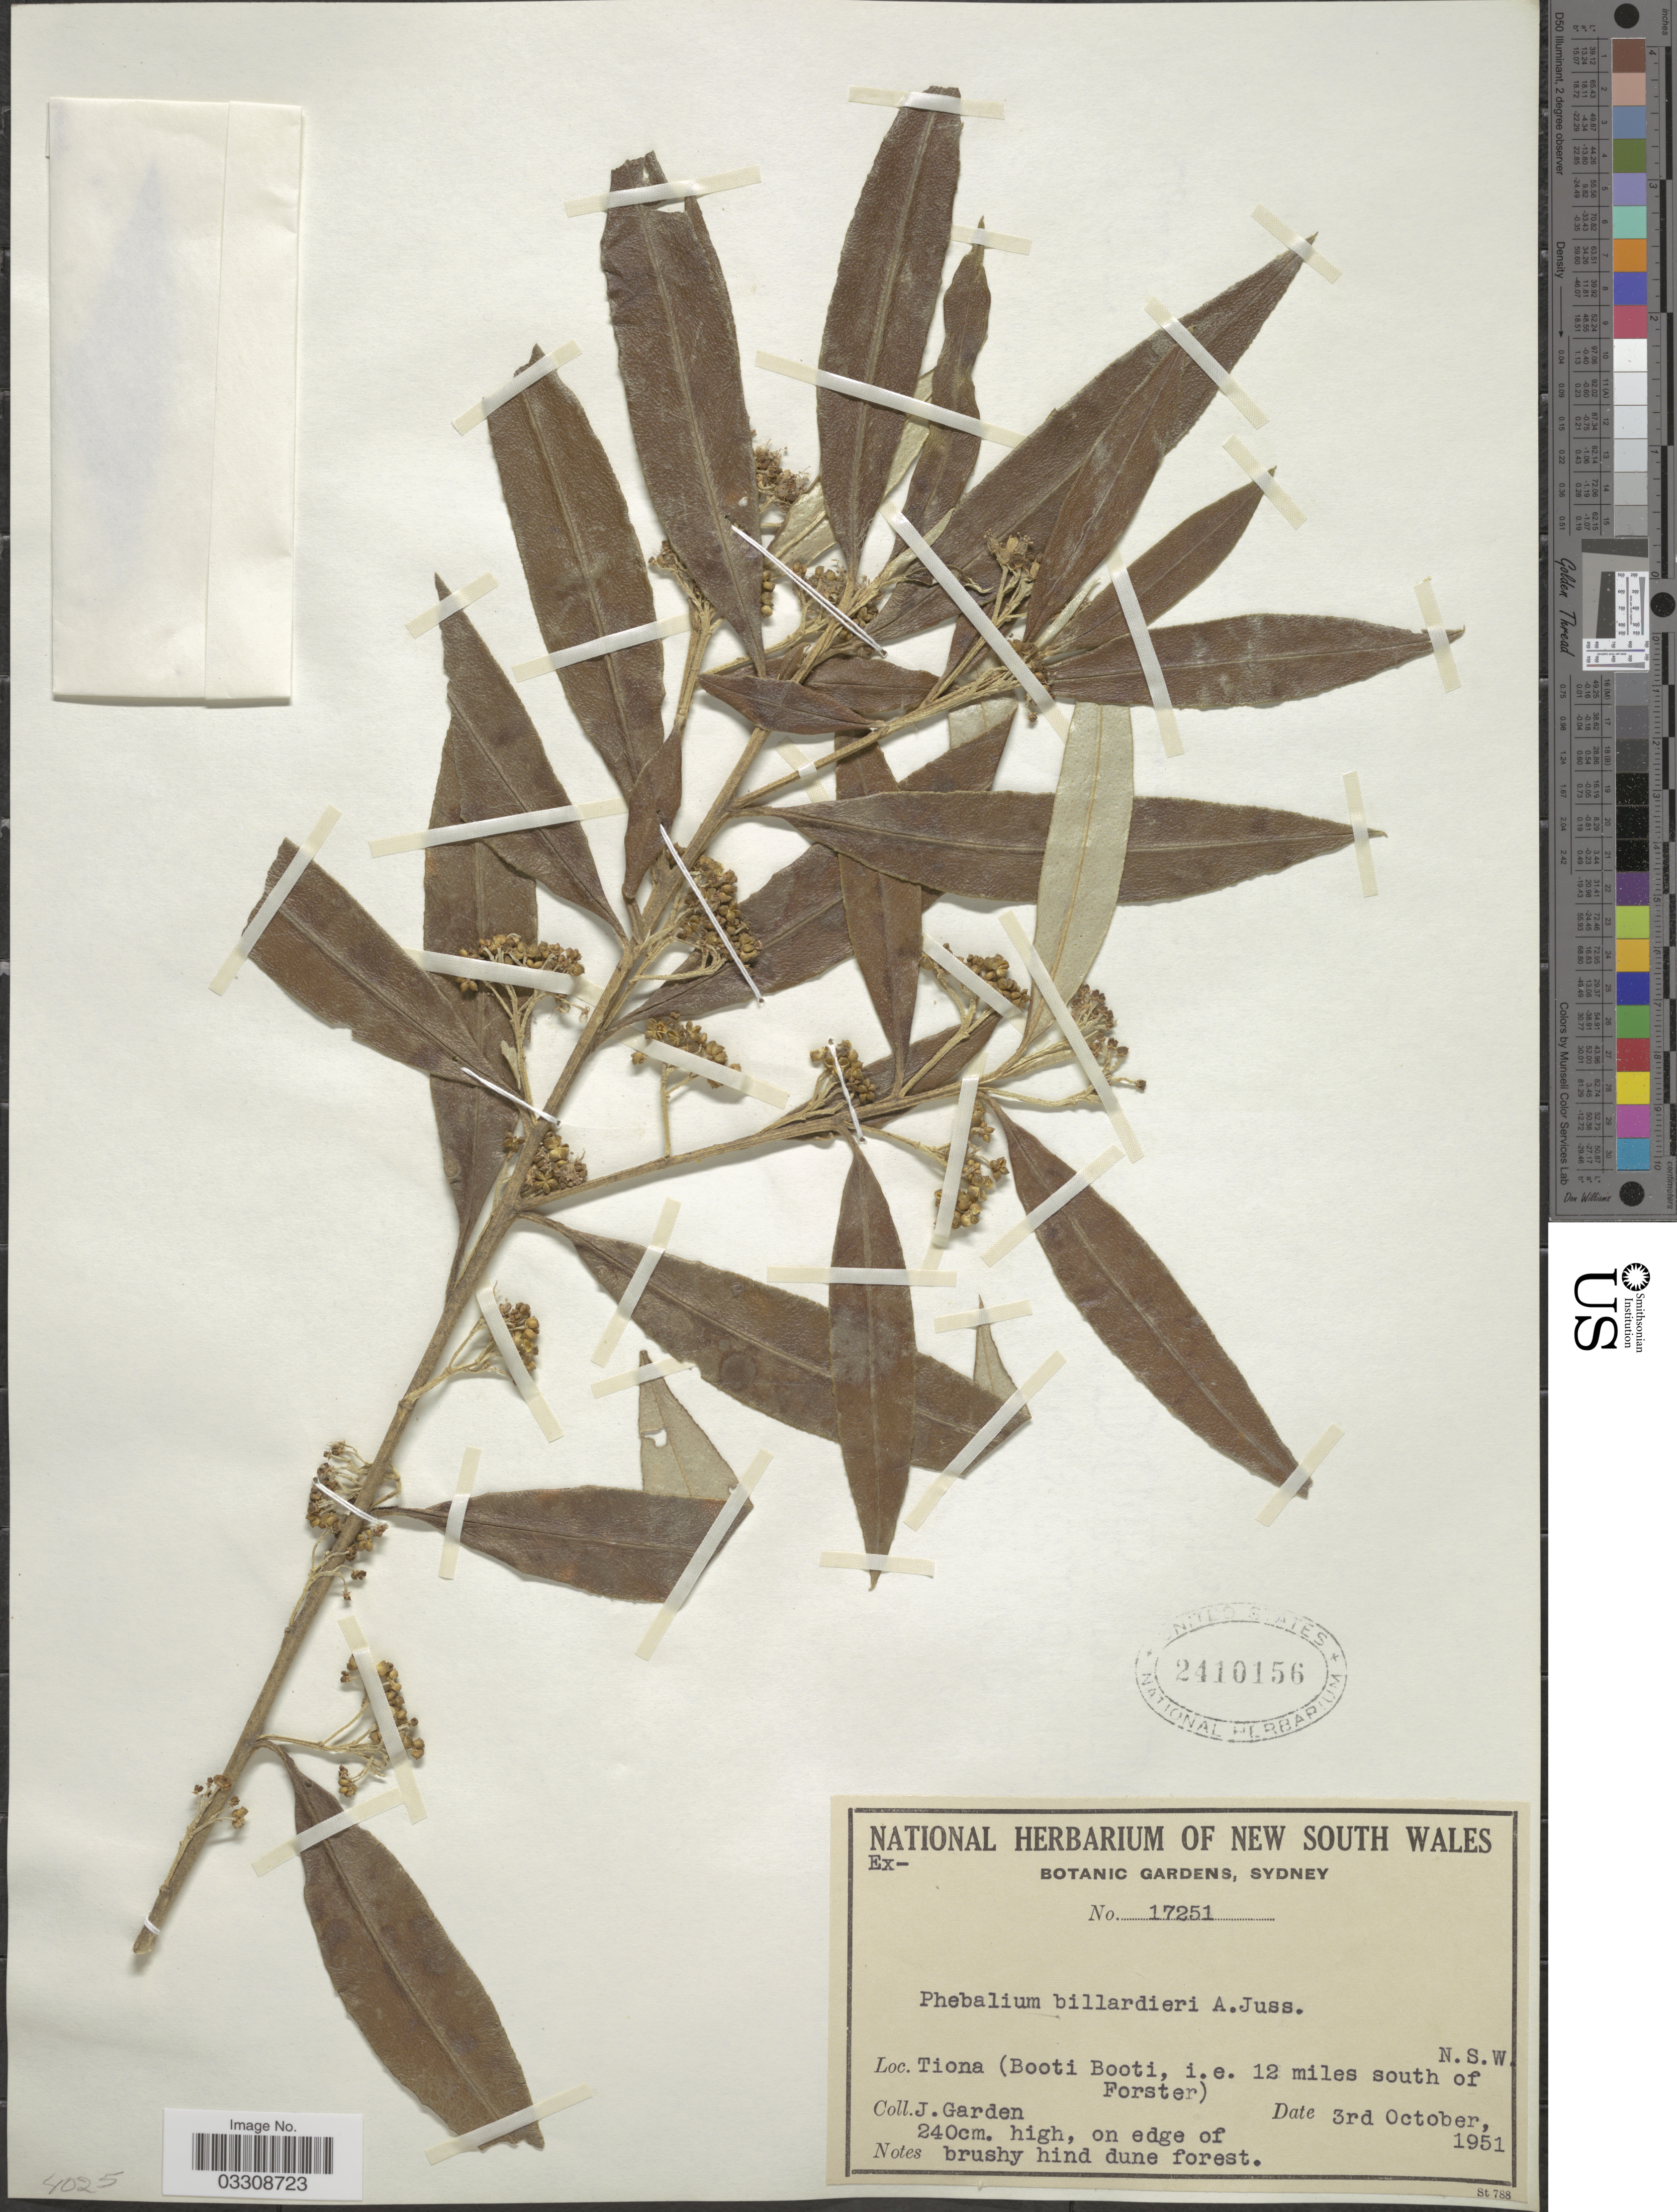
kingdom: Plantae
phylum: Tracheophyta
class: Magnoliopsida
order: Sapindales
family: Rutaceae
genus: Nematolepis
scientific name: Nematolepis squamea subsp. squamea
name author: (Labill.) Paul G. Wilson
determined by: Strong, Mark T., (BOT), Smithsonian Institution - National Museum of Natural History (UNITED STATES)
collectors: J. Thompson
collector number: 17251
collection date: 1951-10-03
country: Australia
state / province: New South Wales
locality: Tiona (Booti Booti, i.e. 12 miles south of Forster).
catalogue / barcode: US 2410156